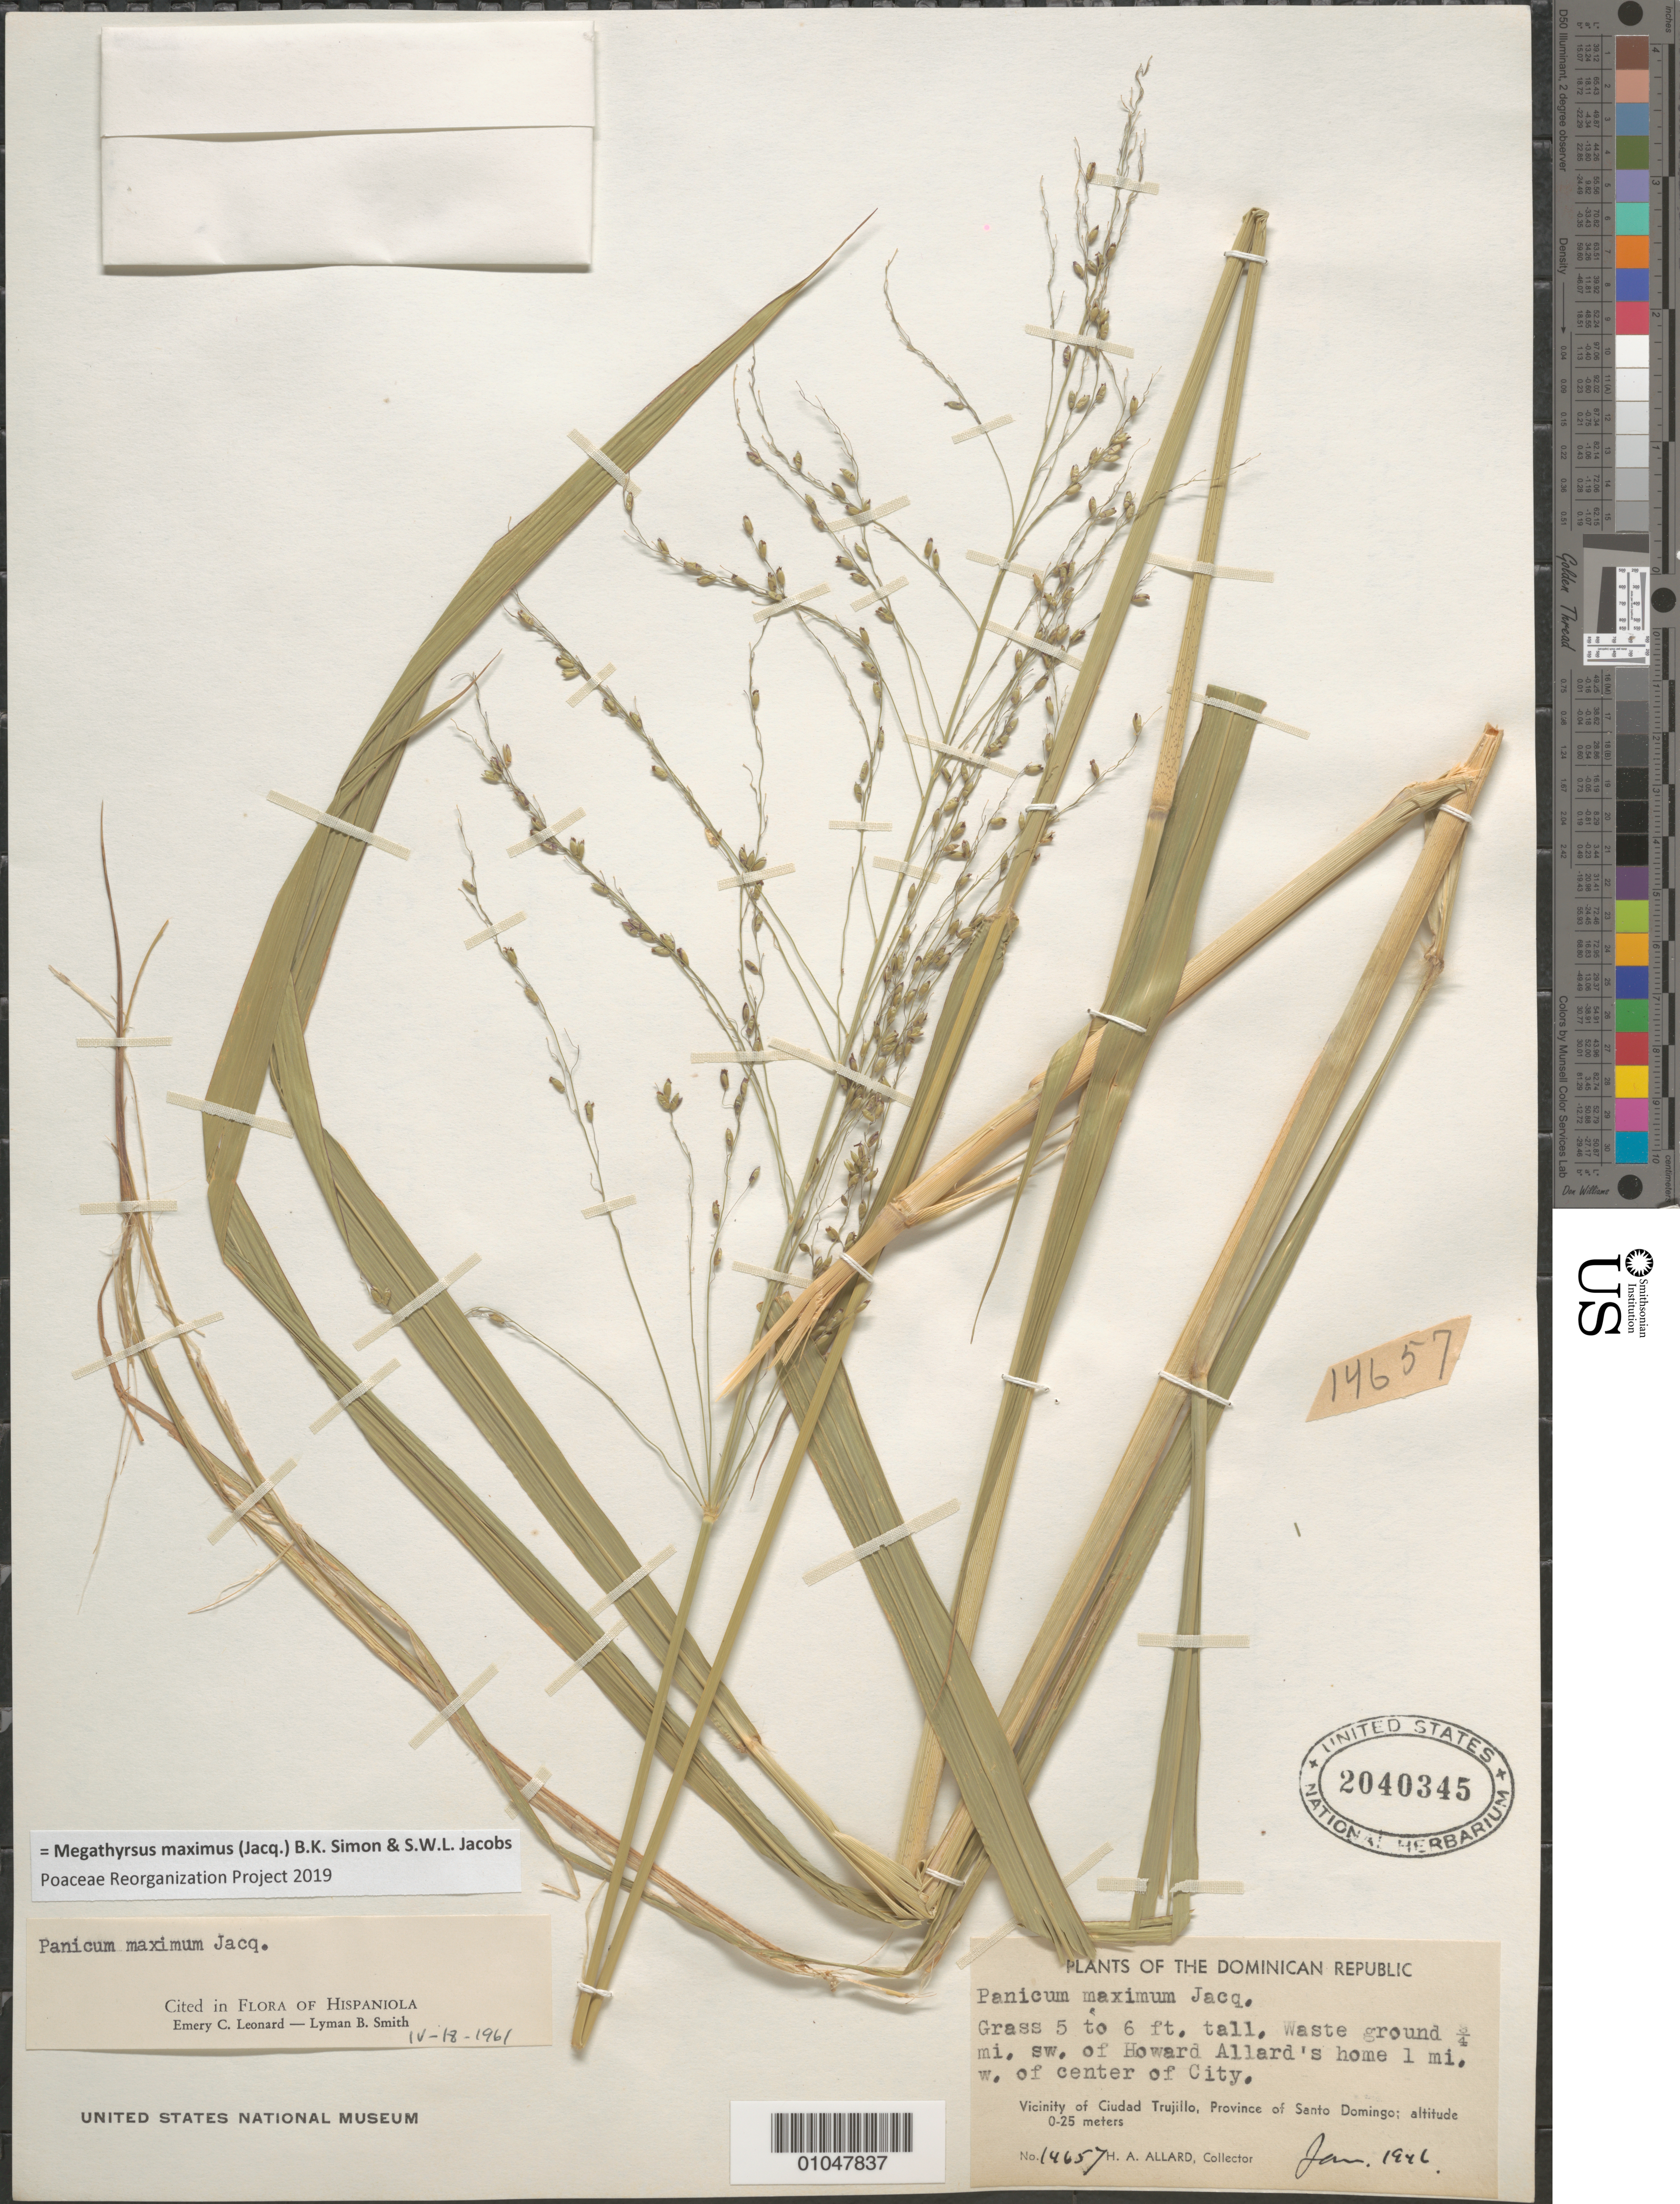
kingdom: Plantae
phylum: Tracheophyta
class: Liliopsida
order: Poales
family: Poaceae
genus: Panicum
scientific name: Panicum maximum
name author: Jacq.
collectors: H. A. Allard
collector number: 14657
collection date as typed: Jan 1946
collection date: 1946-01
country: Dominican Republic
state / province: Distrito Nacional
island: Hispaniola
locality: Vic of Santo Domingo City, waste ground 3/4 m SW of Howard allard's home 1 m W of center of city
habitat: waste ground of home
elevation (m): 0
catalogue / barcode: US 2040345